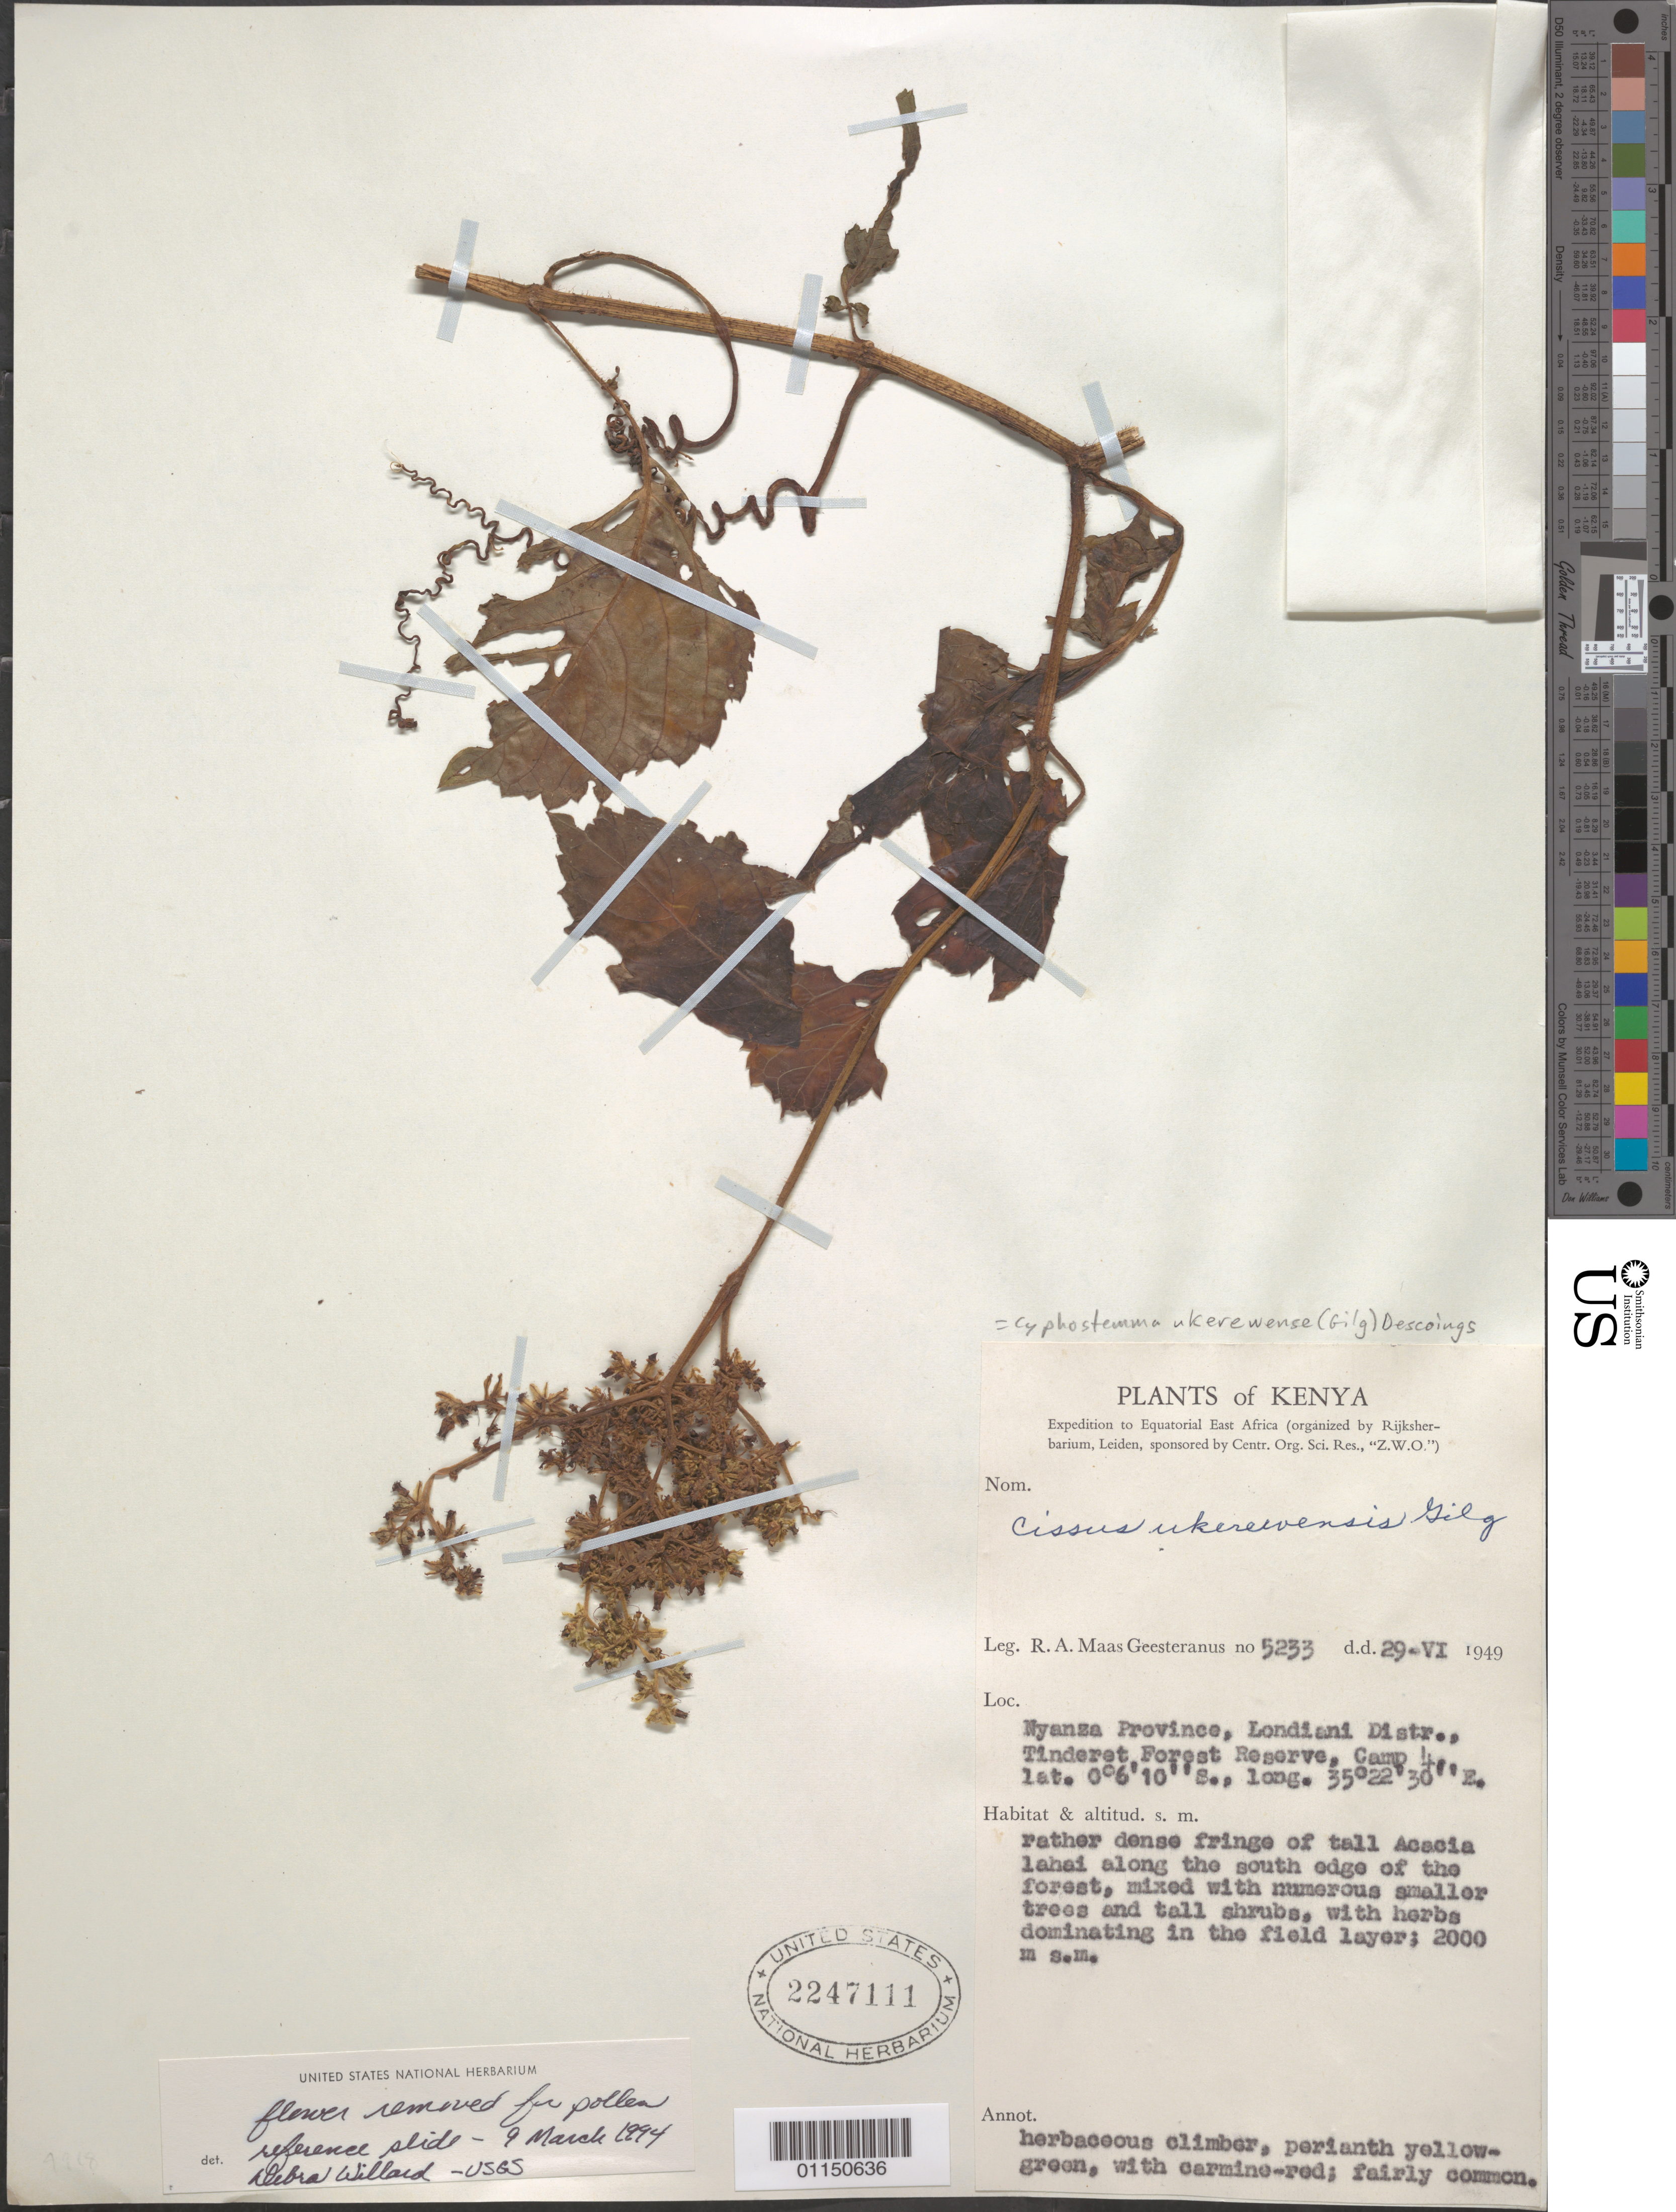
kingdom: Plantae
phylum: Tracheophyta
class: Magnoliopsida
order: Vitales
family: Vitaceae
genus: Cyphostemma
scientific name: Cyphostemma ukerewense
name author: (Gilg) Desc.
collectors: R. A. Maas Geesteranus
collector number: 5233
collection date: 1949-06-29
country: Kenya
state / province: Kericho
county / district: Londiani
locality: Tinderet Forest Reserve, Camp 4. Nyanza.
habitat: Forest, mixed with numerous smaller trees and tall shrubs, with herbs dominating in the field layer. Herbaceous climber; fairly common.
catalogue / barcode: US 2247111